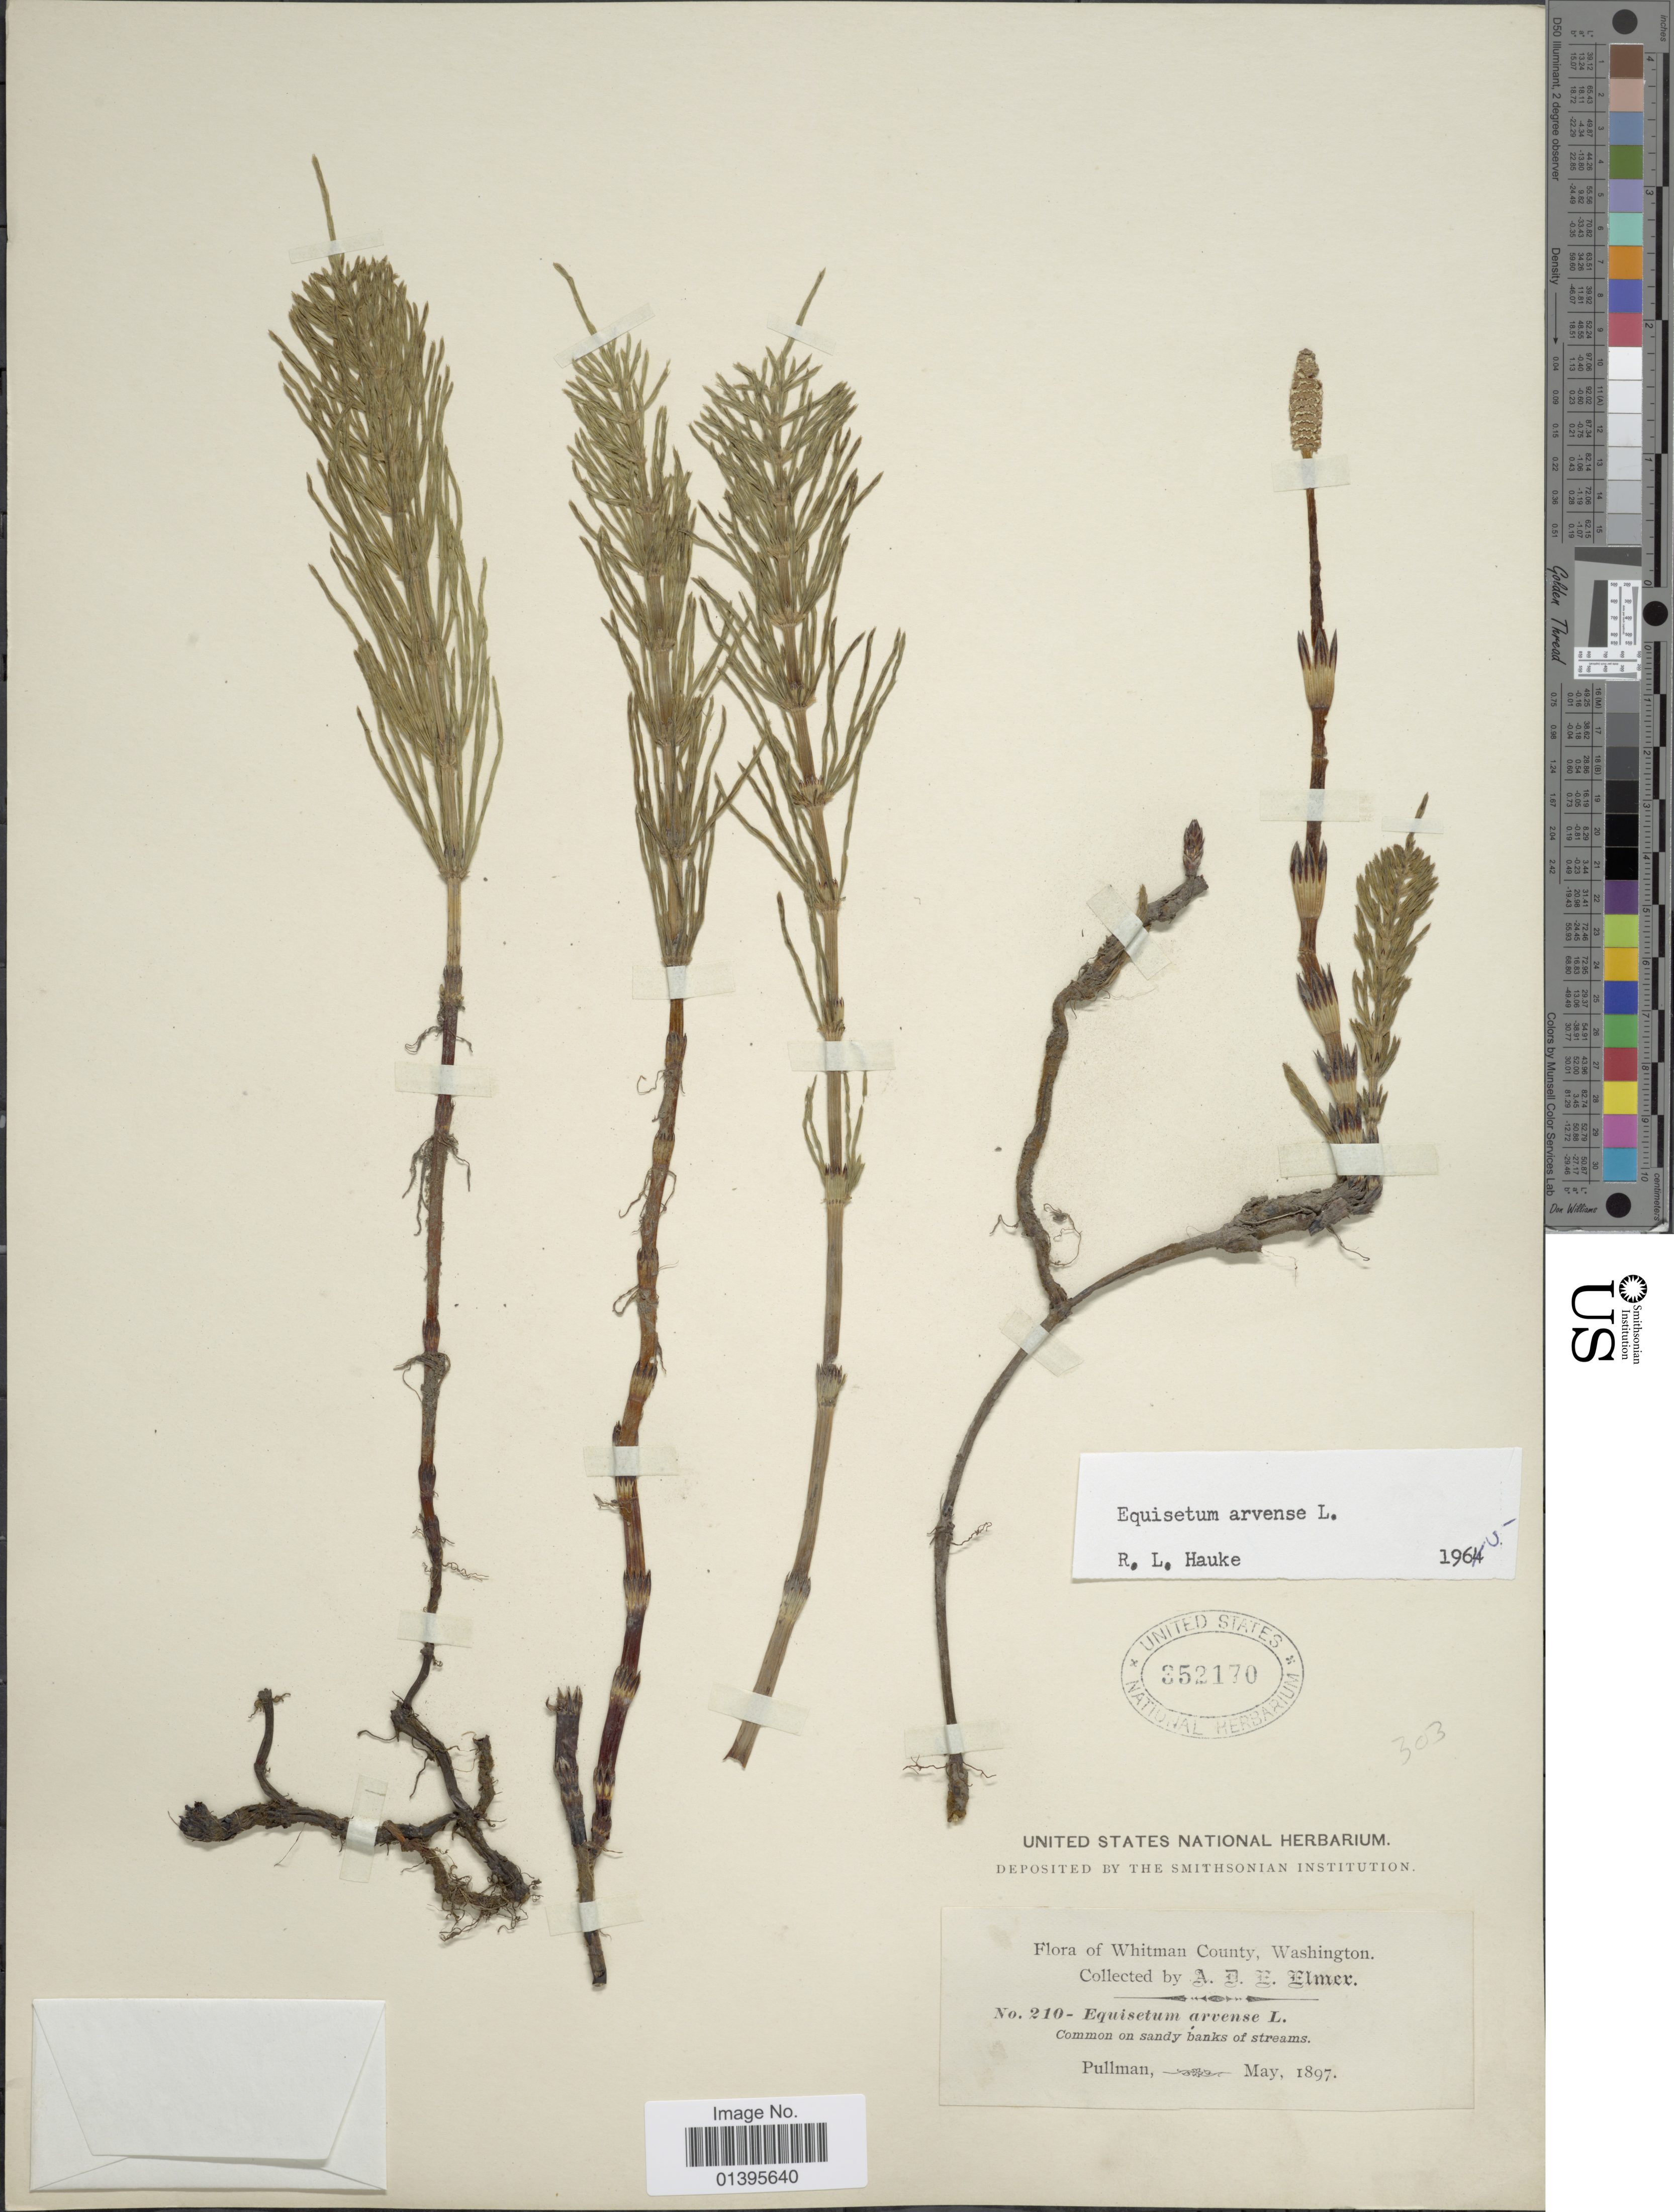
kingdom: Plantae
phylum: Tracheophyta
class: Polypodiopsida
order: Equisetales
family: Equisetaceae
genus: Equisetum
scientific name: Equisetum arvense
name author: L.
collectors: A. D. E. Elmer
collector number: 210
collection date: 1897-05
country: United States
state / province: Washington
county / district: Whitman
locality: Whitman County, Pullman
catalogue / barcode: US 352170